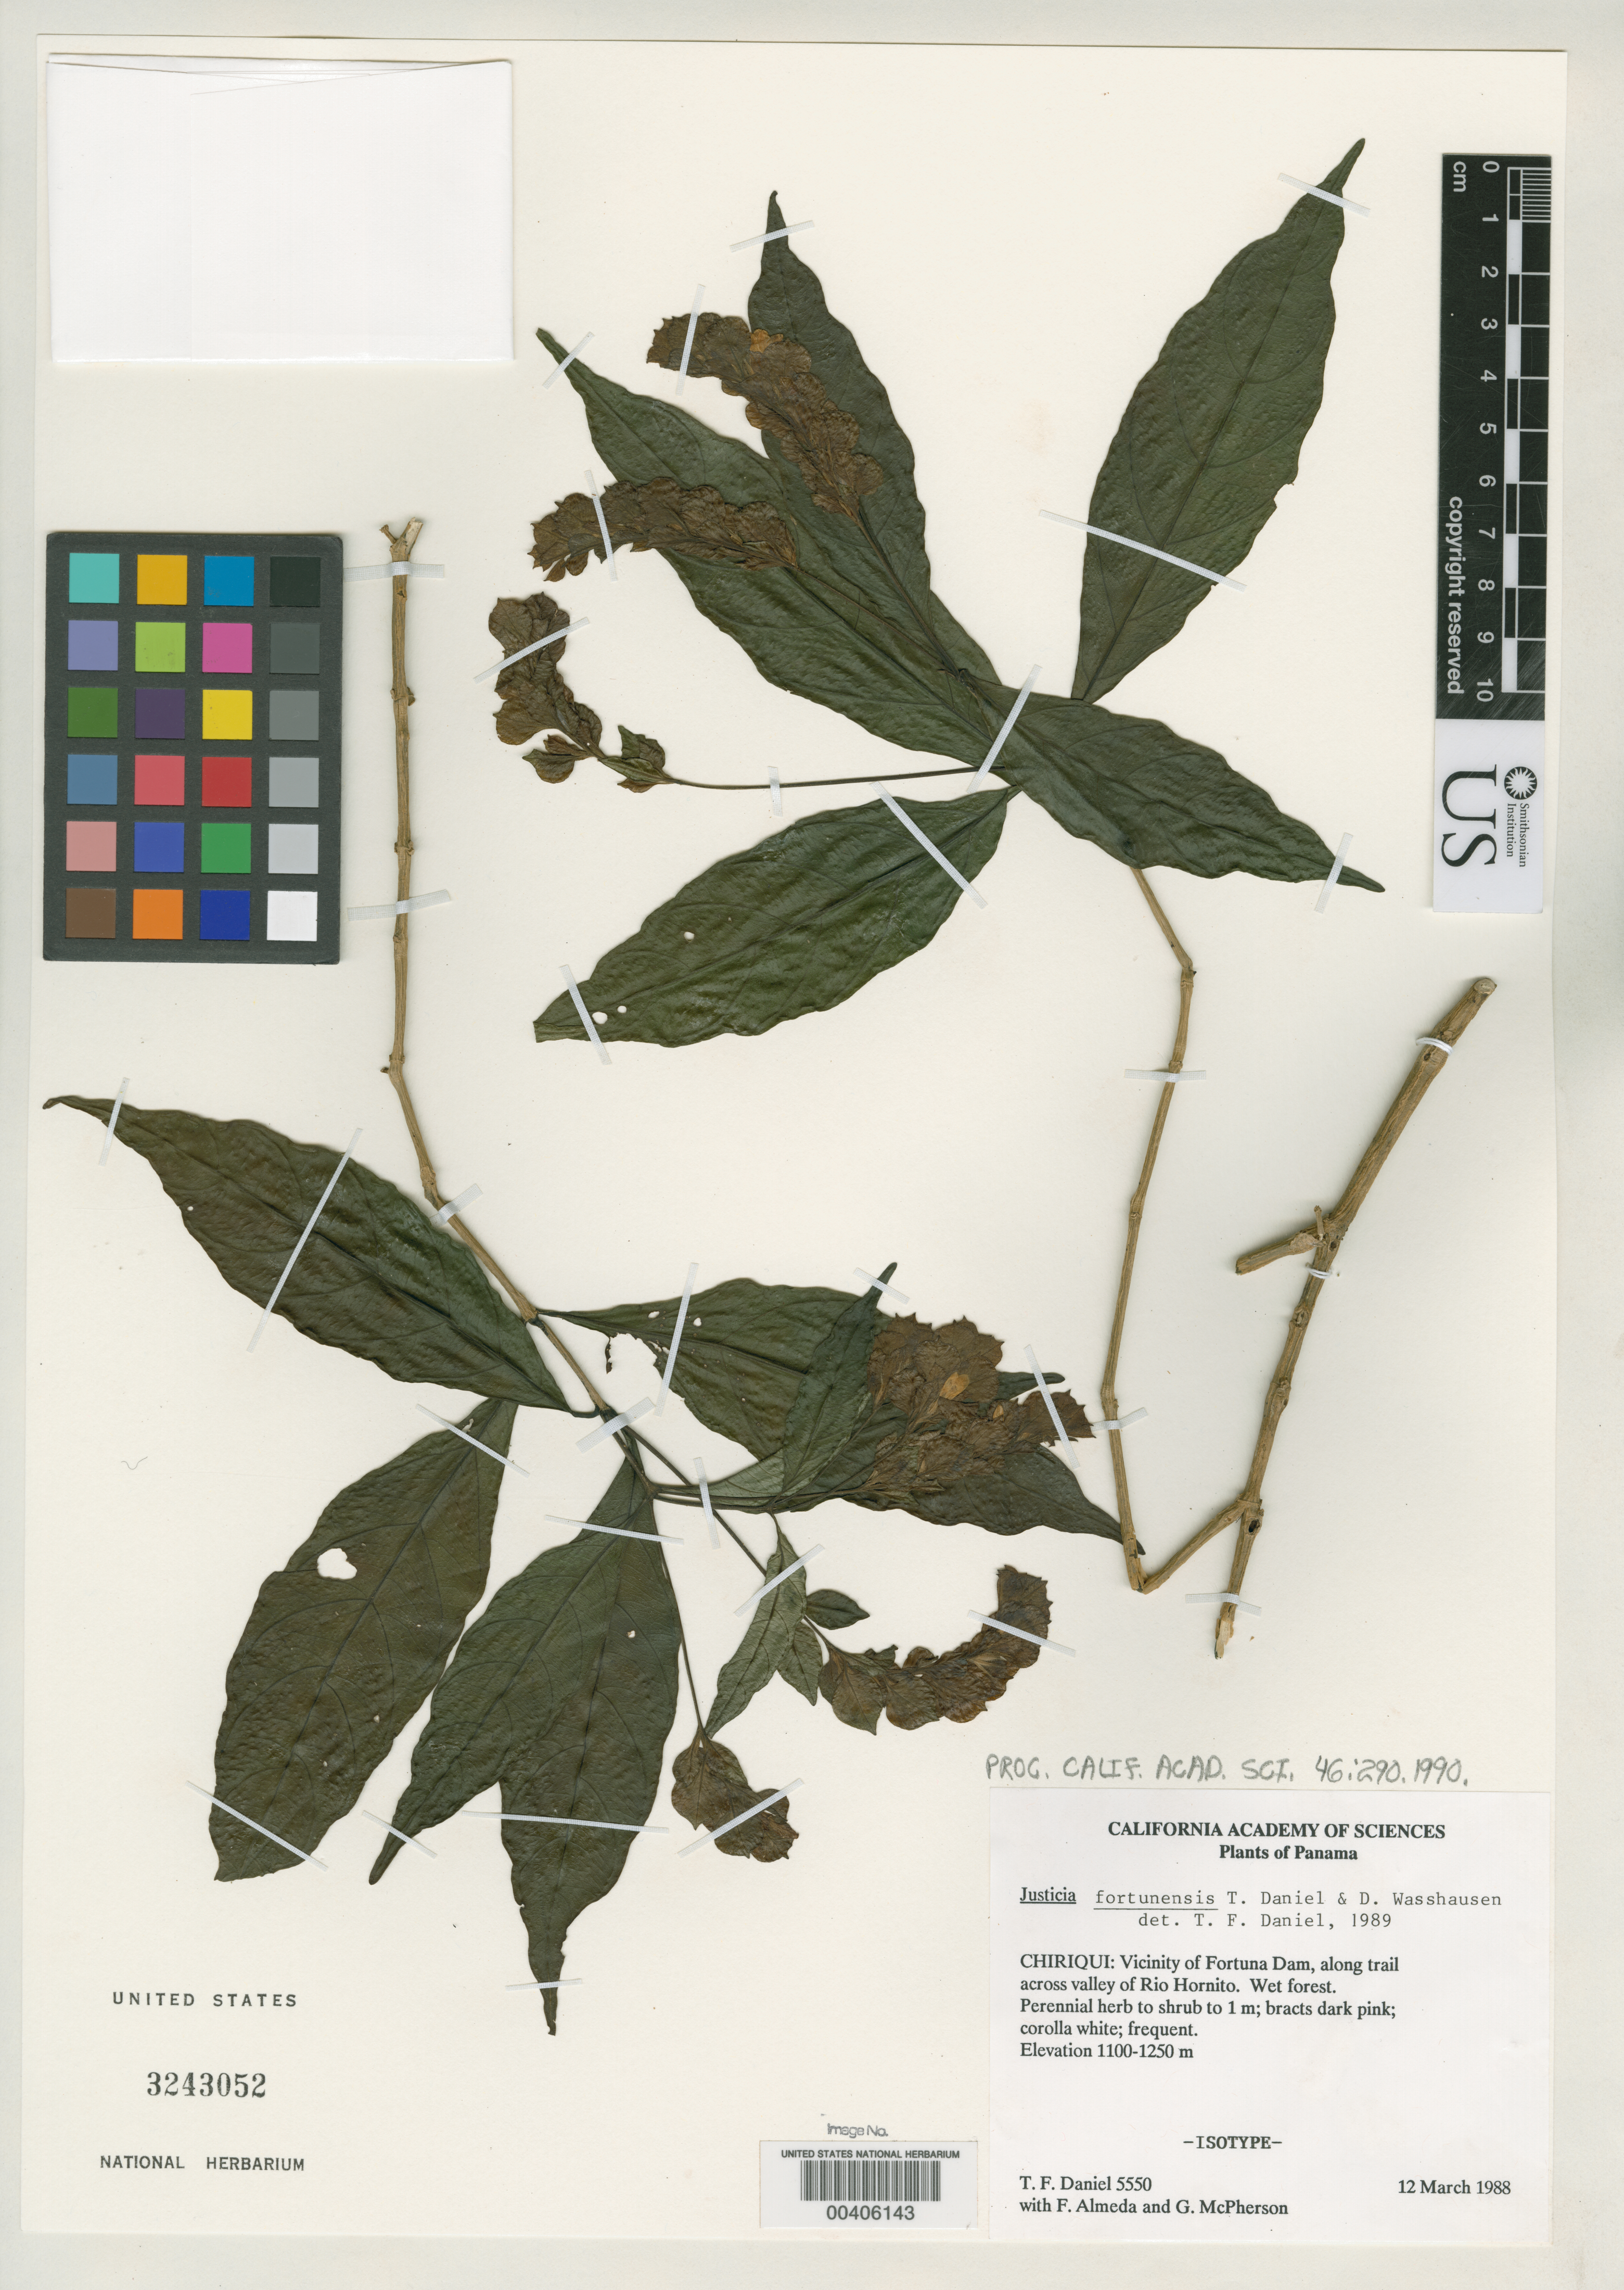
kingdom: Plantae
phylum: Tracheophyta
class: Magnoliopsida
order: Lamiales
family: Acanthaceae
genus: Justicia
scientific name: Justicia fortunensis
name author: T.F. Daniel & Wassh.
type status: Isotype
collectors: T. F. Daniel, F. Almeda & G. D. McPherson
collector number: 5550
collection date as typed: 12 Mar 1988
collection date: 1988-03-12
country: Panama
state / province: Chiriquí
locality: Vicinity of Fortuna Dam, along Trail across Valley of Rio Hornito.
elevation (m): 1100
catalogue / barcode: US 3243052